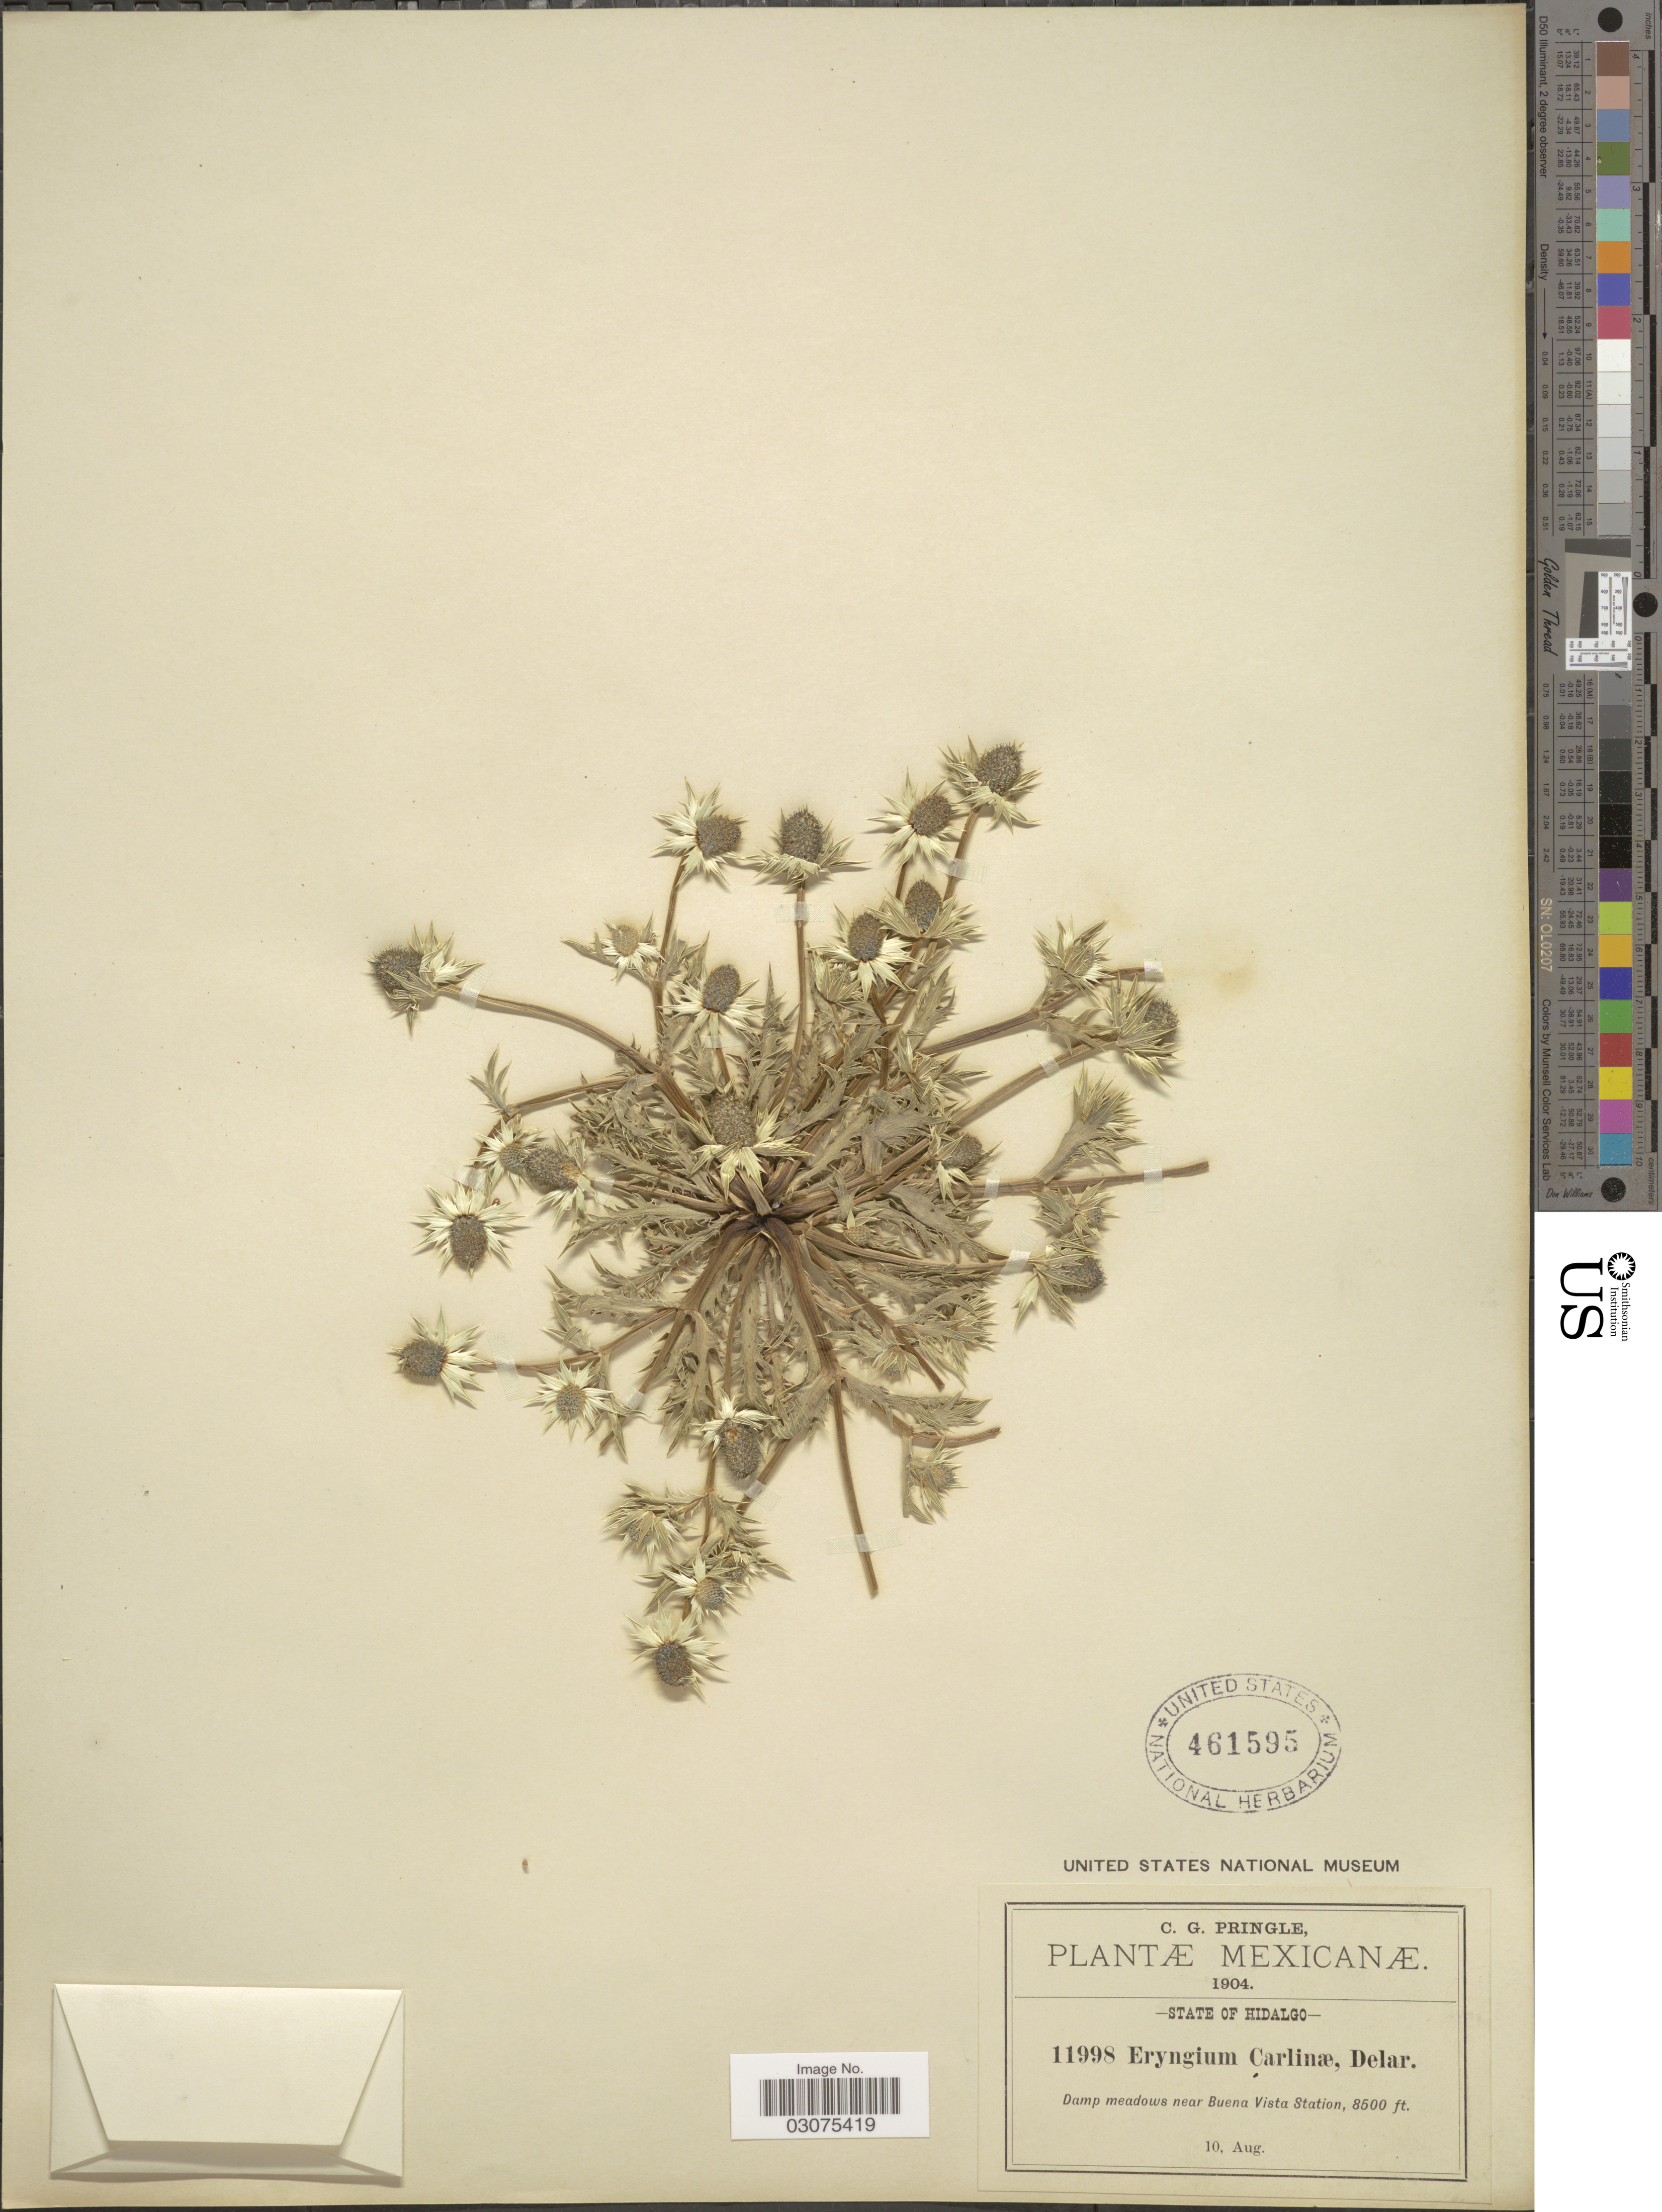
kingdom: Plantae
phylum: Tracheophyta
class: Magnoliopsida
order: Apiales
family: Apiaceae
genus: Eryngium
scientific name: Eryngium carlinae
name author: F. Delaroche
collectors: C. G. Pringle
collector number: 11998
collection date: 1904-08-10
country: Mexico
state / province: Hidalgo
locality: Damp meadows near Buena Vista Station.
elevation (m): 2591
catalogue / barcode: US 461595